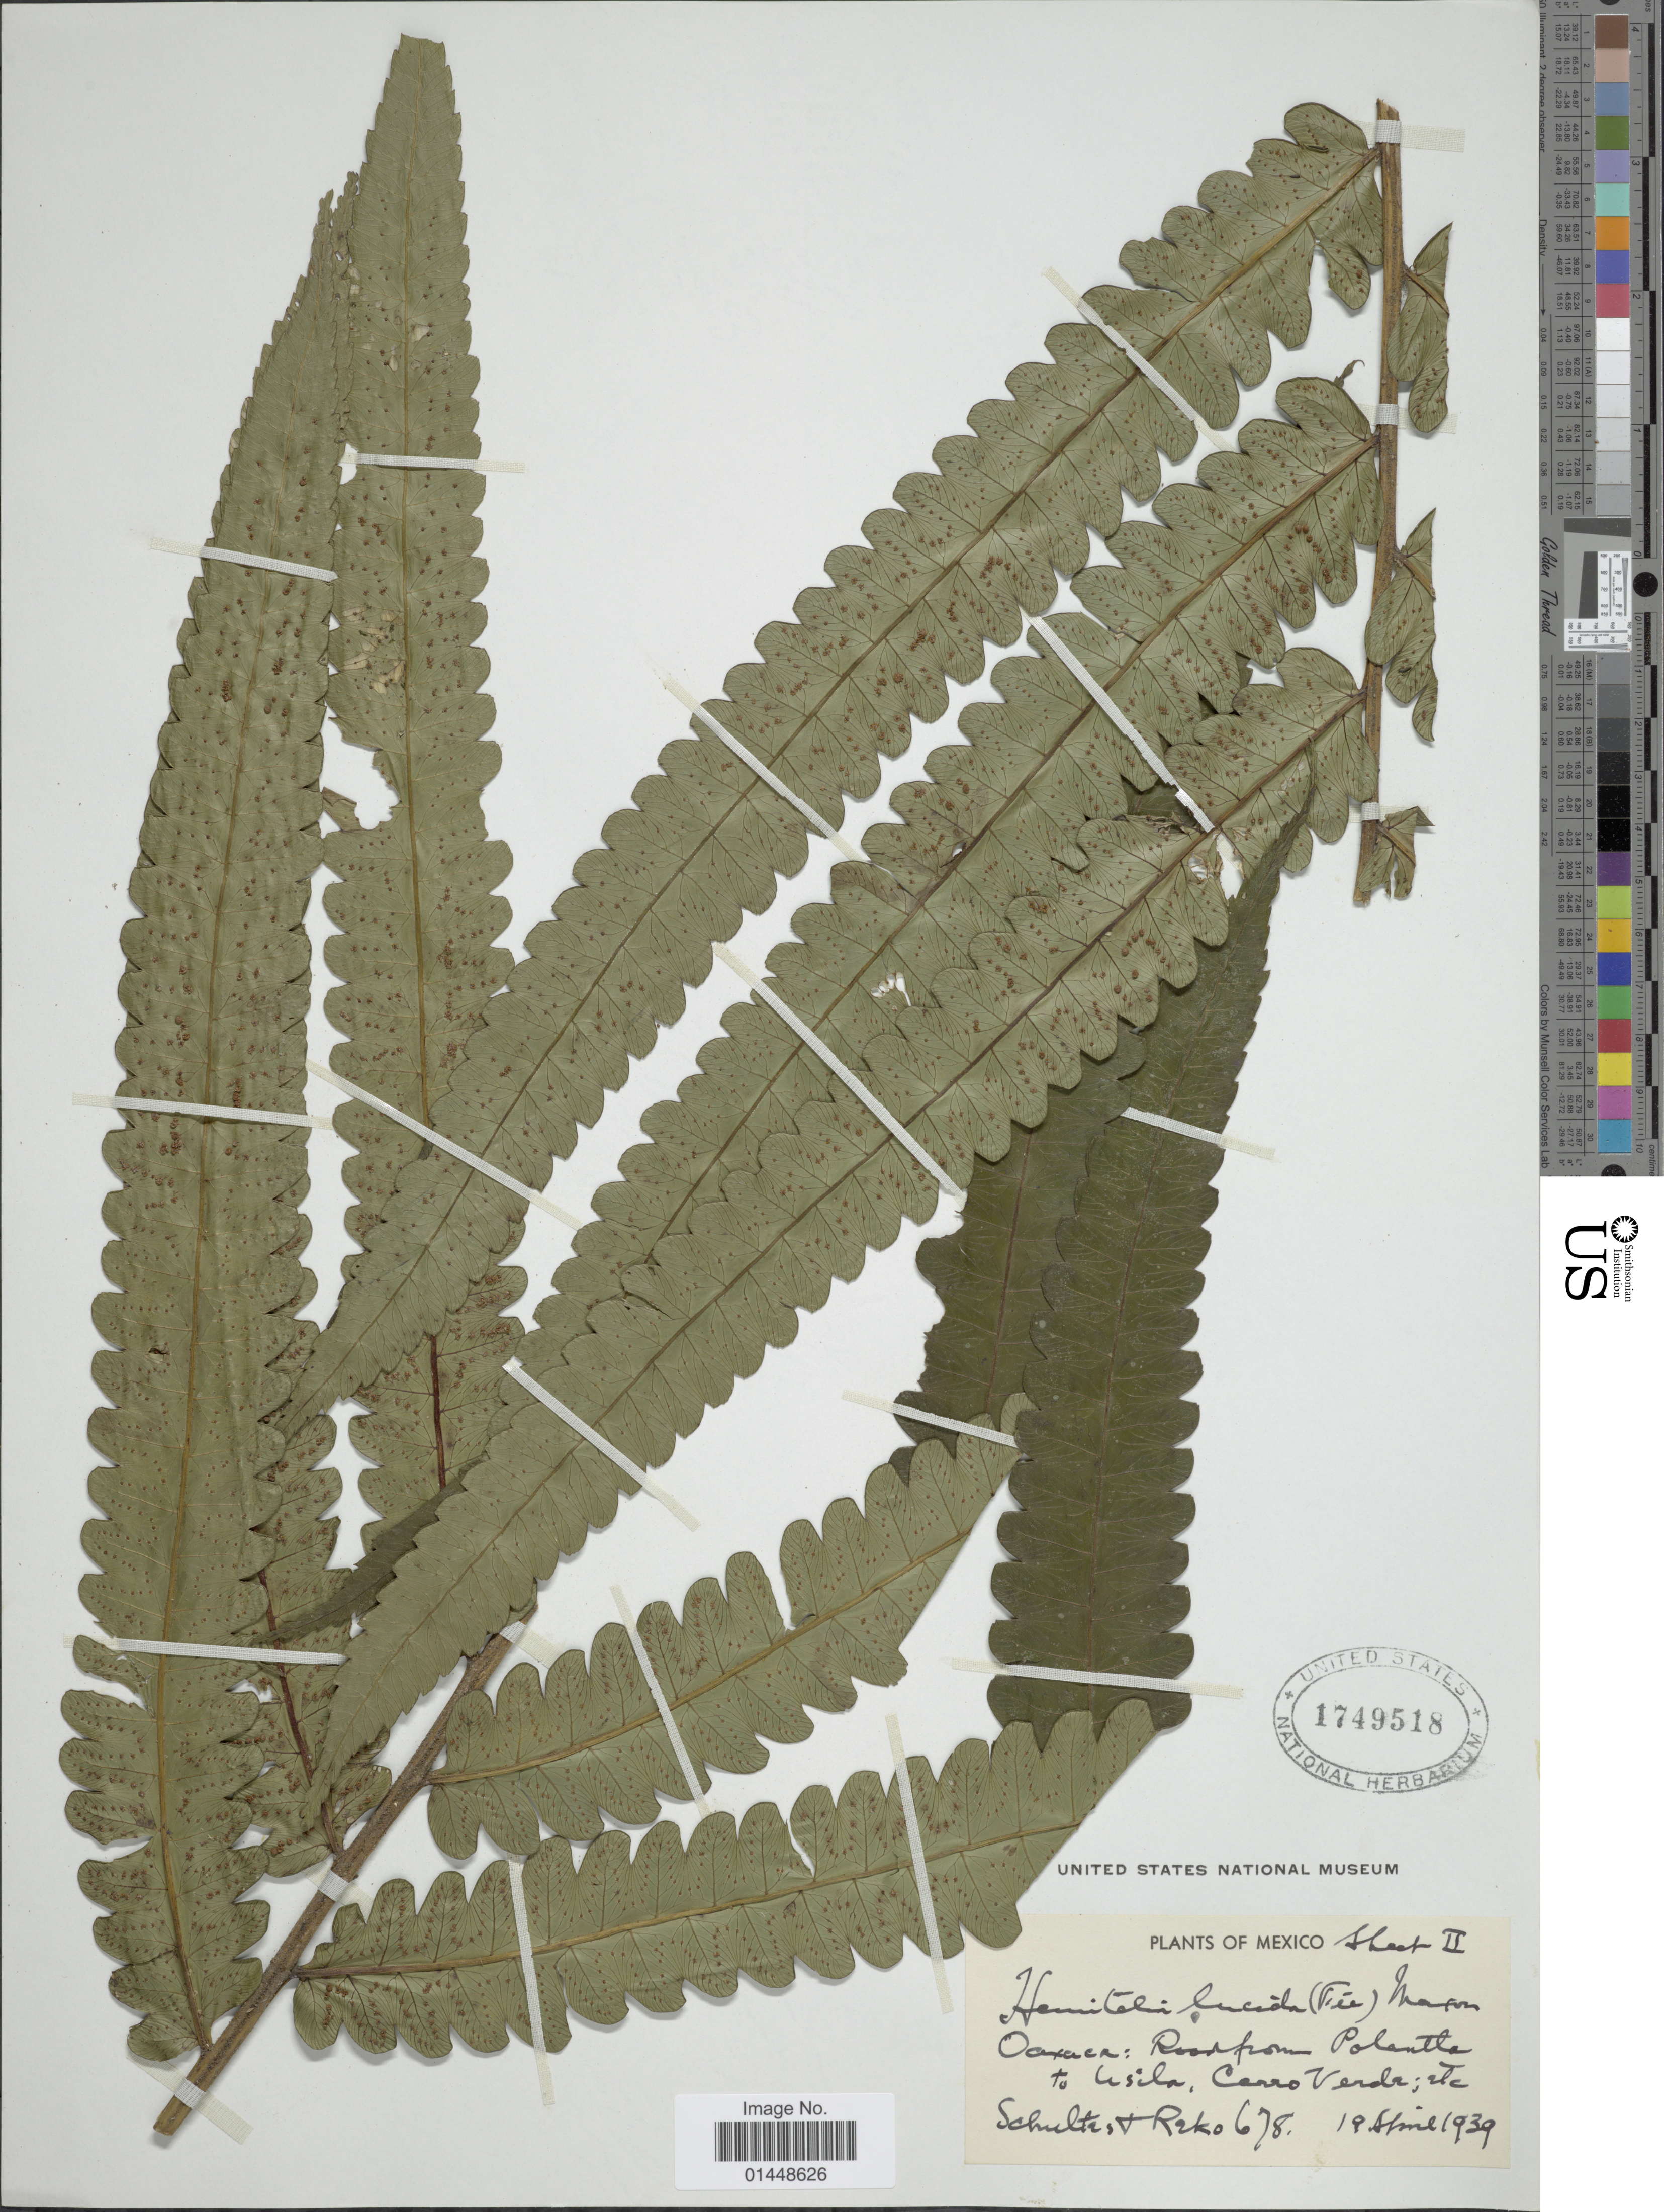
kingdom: Plantae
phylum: Tracheophyta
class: Polypodiopsida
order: Cyatheales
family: Cyatheaceae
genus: Cyathea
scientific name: Cyathea decurrens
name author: (Hook.) Copel.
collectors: -- Schultes & -. Reko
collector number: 678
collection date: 1939-04-19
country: Mexico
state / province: Oaxaca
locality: Oaxaca: Road from Polantla to Usila, Cerro Verde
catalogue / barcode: US 1749518